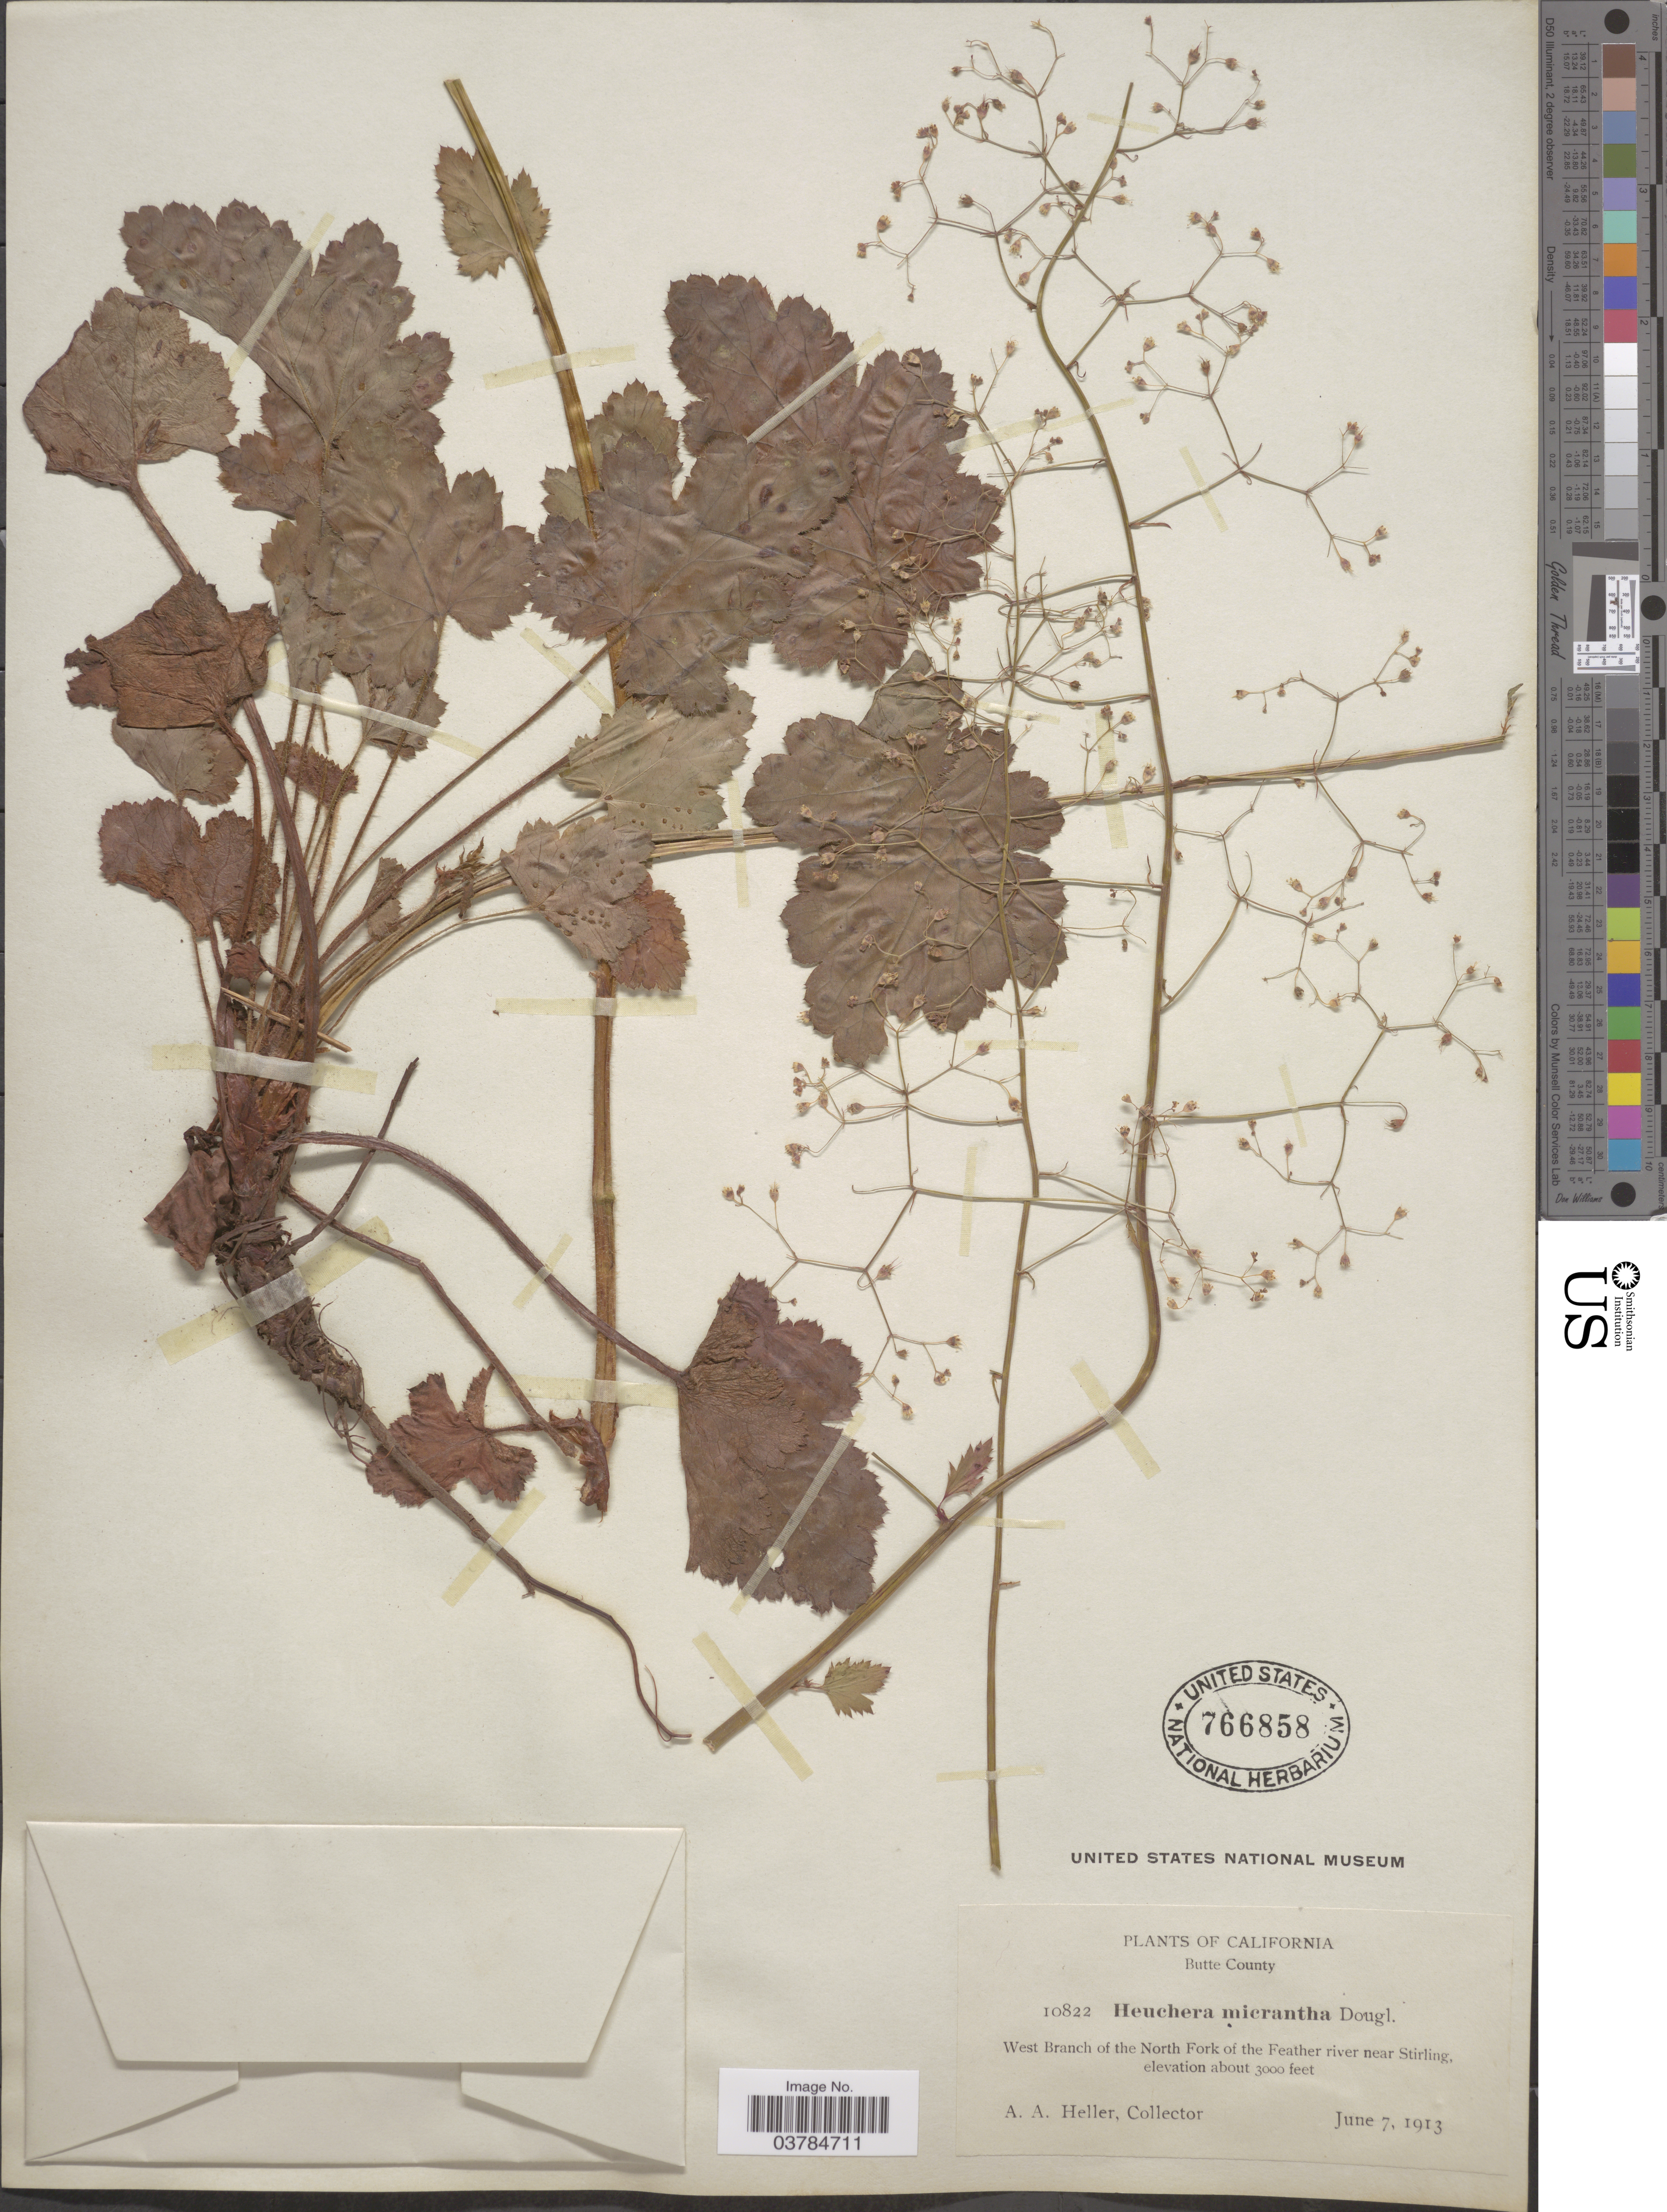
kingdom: Plantae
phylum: Tracheophyta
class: Magnoliopsida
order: Saxifragales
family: Saxifragaceae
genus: Heuchera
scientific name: Heuchera micrantha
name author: Douglas ex Lindl.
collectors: A. A. Heller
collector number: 10822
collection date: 1913-06-07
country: United States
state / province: California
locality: West Branch of the North Fork of the Feather river near Stirling.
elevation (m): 914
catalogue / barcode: US 766858